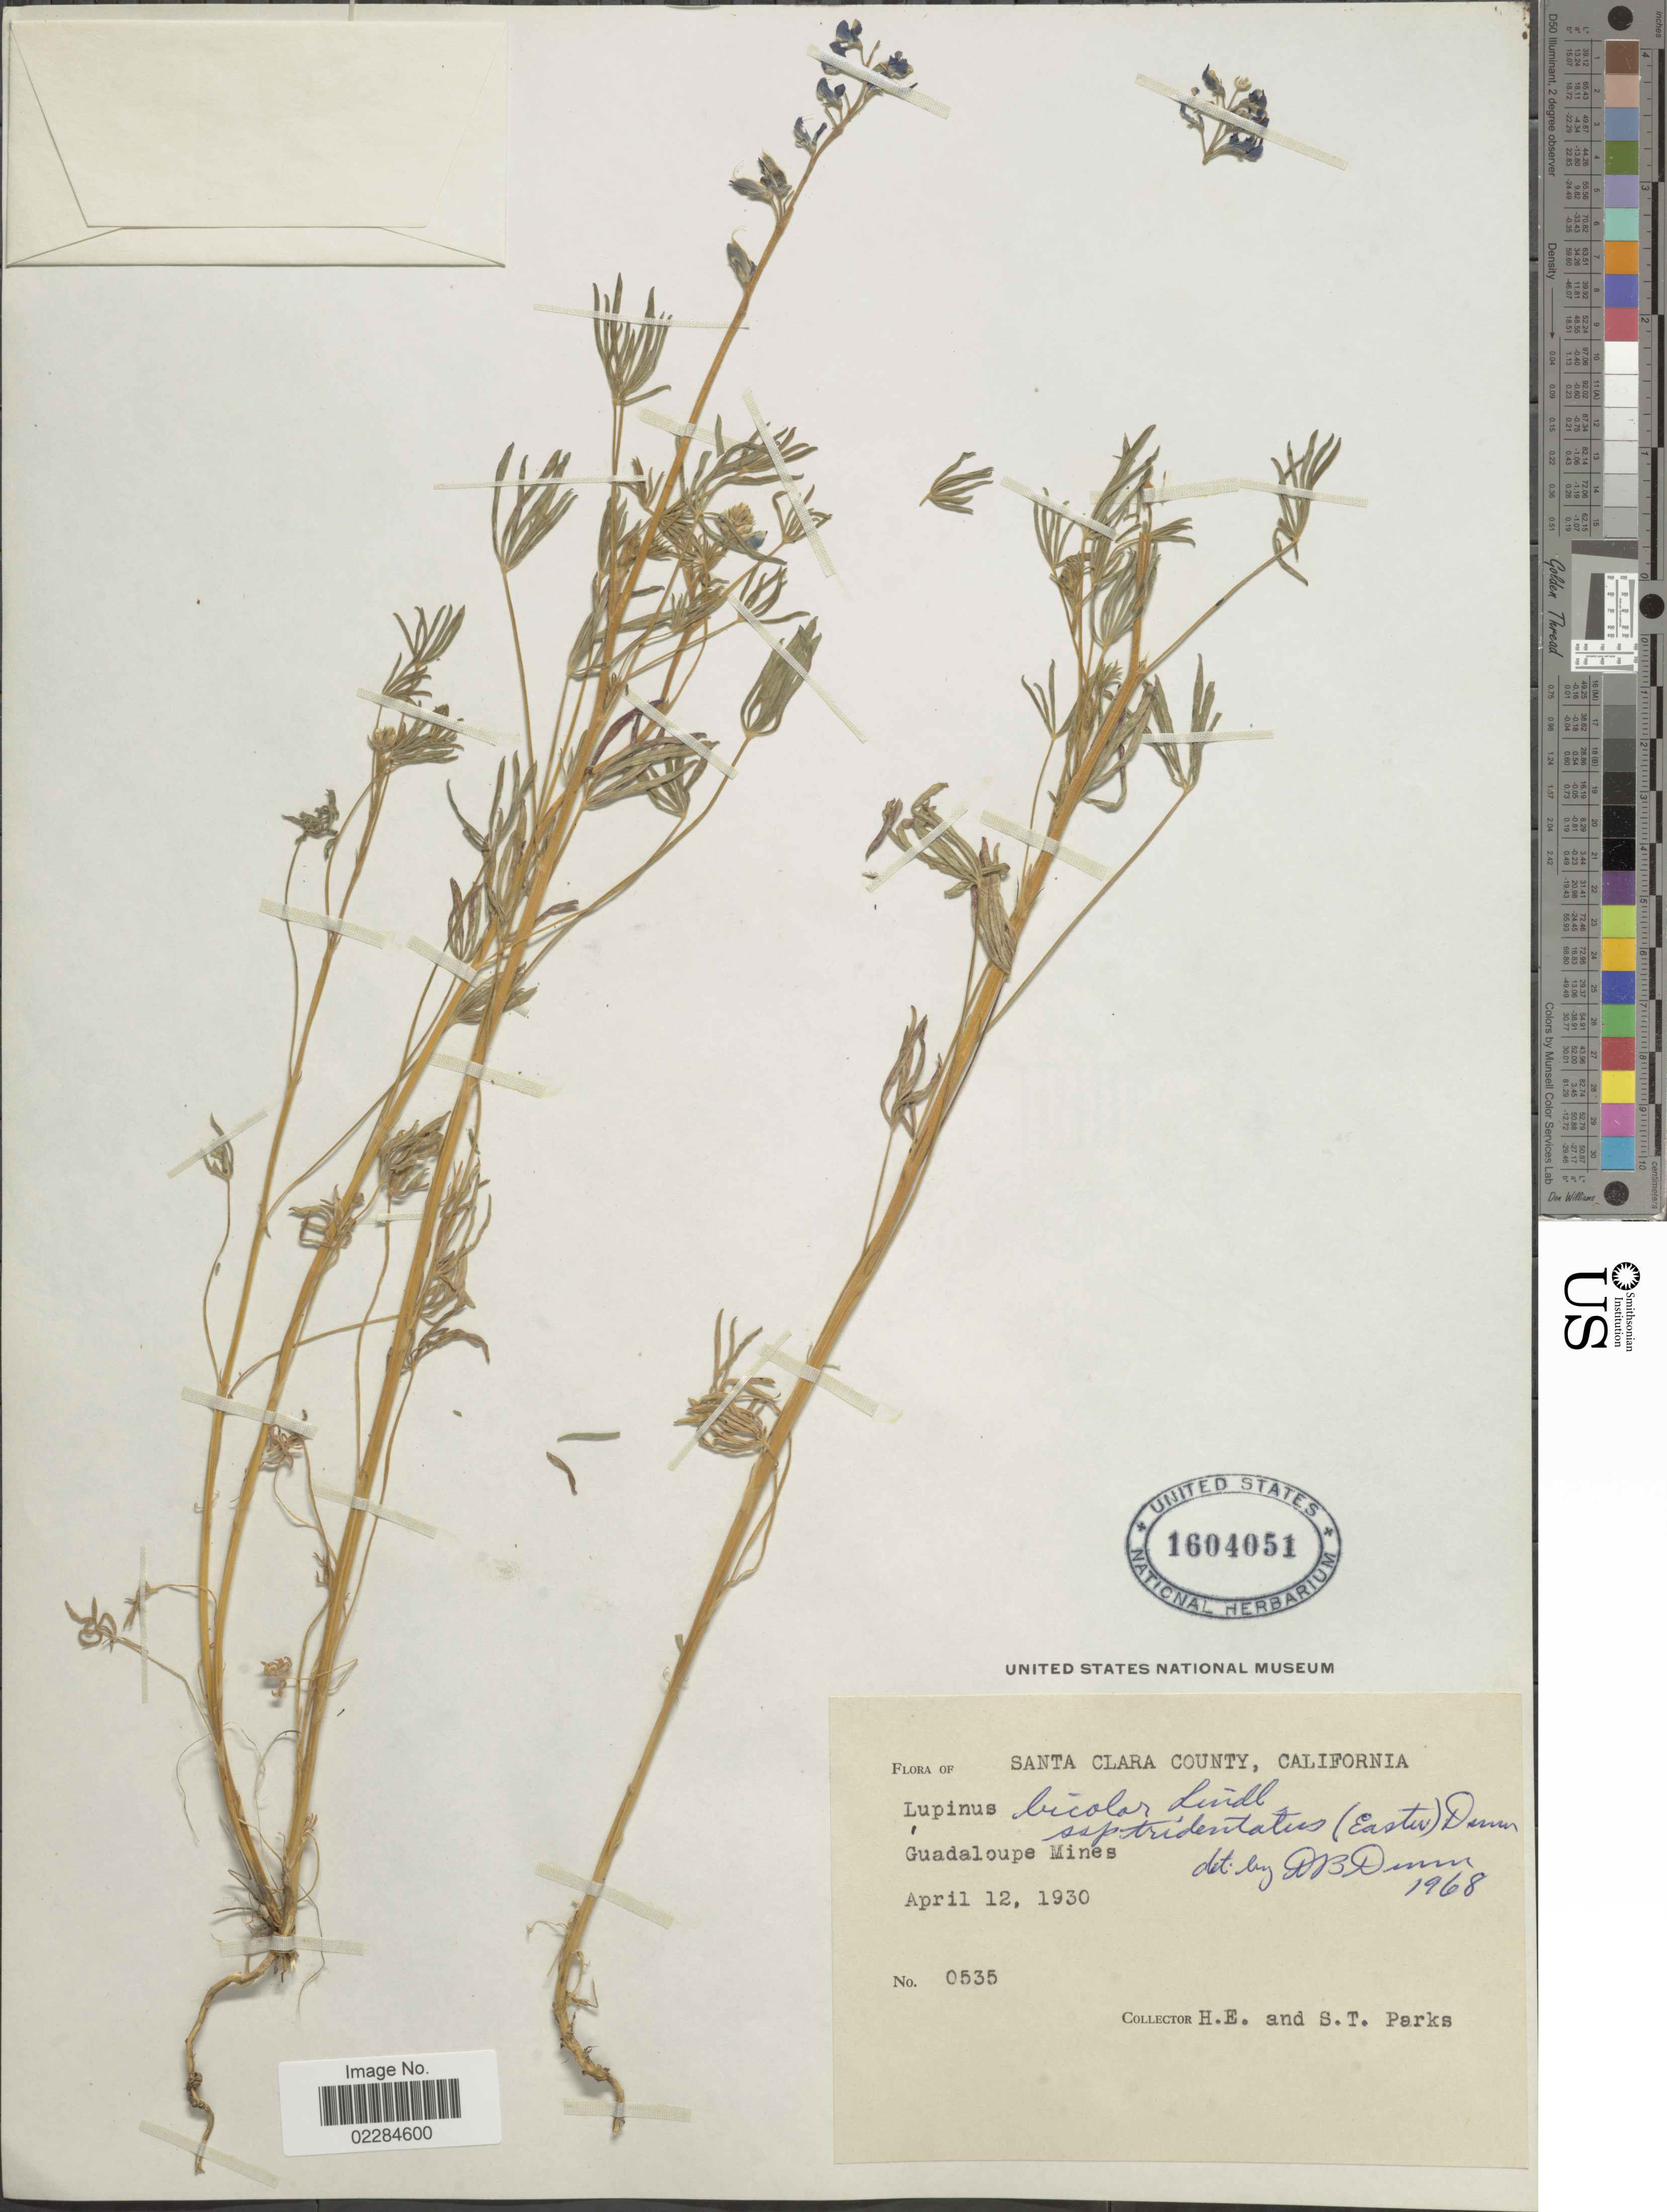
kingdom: Plantae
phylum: Tracheophyta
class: Magnoliopsida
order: Fabales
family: Fabaceae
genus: Lupinus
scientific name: Lupinus bicolor var. tridentatus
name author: Lindl.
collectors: H. Park & S. Parks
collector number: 0535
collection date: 1930-04-12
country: United States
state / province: California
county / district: Santa Clara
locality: Santa Clara County, Guadaloupe Mines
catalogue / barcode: US 1604051